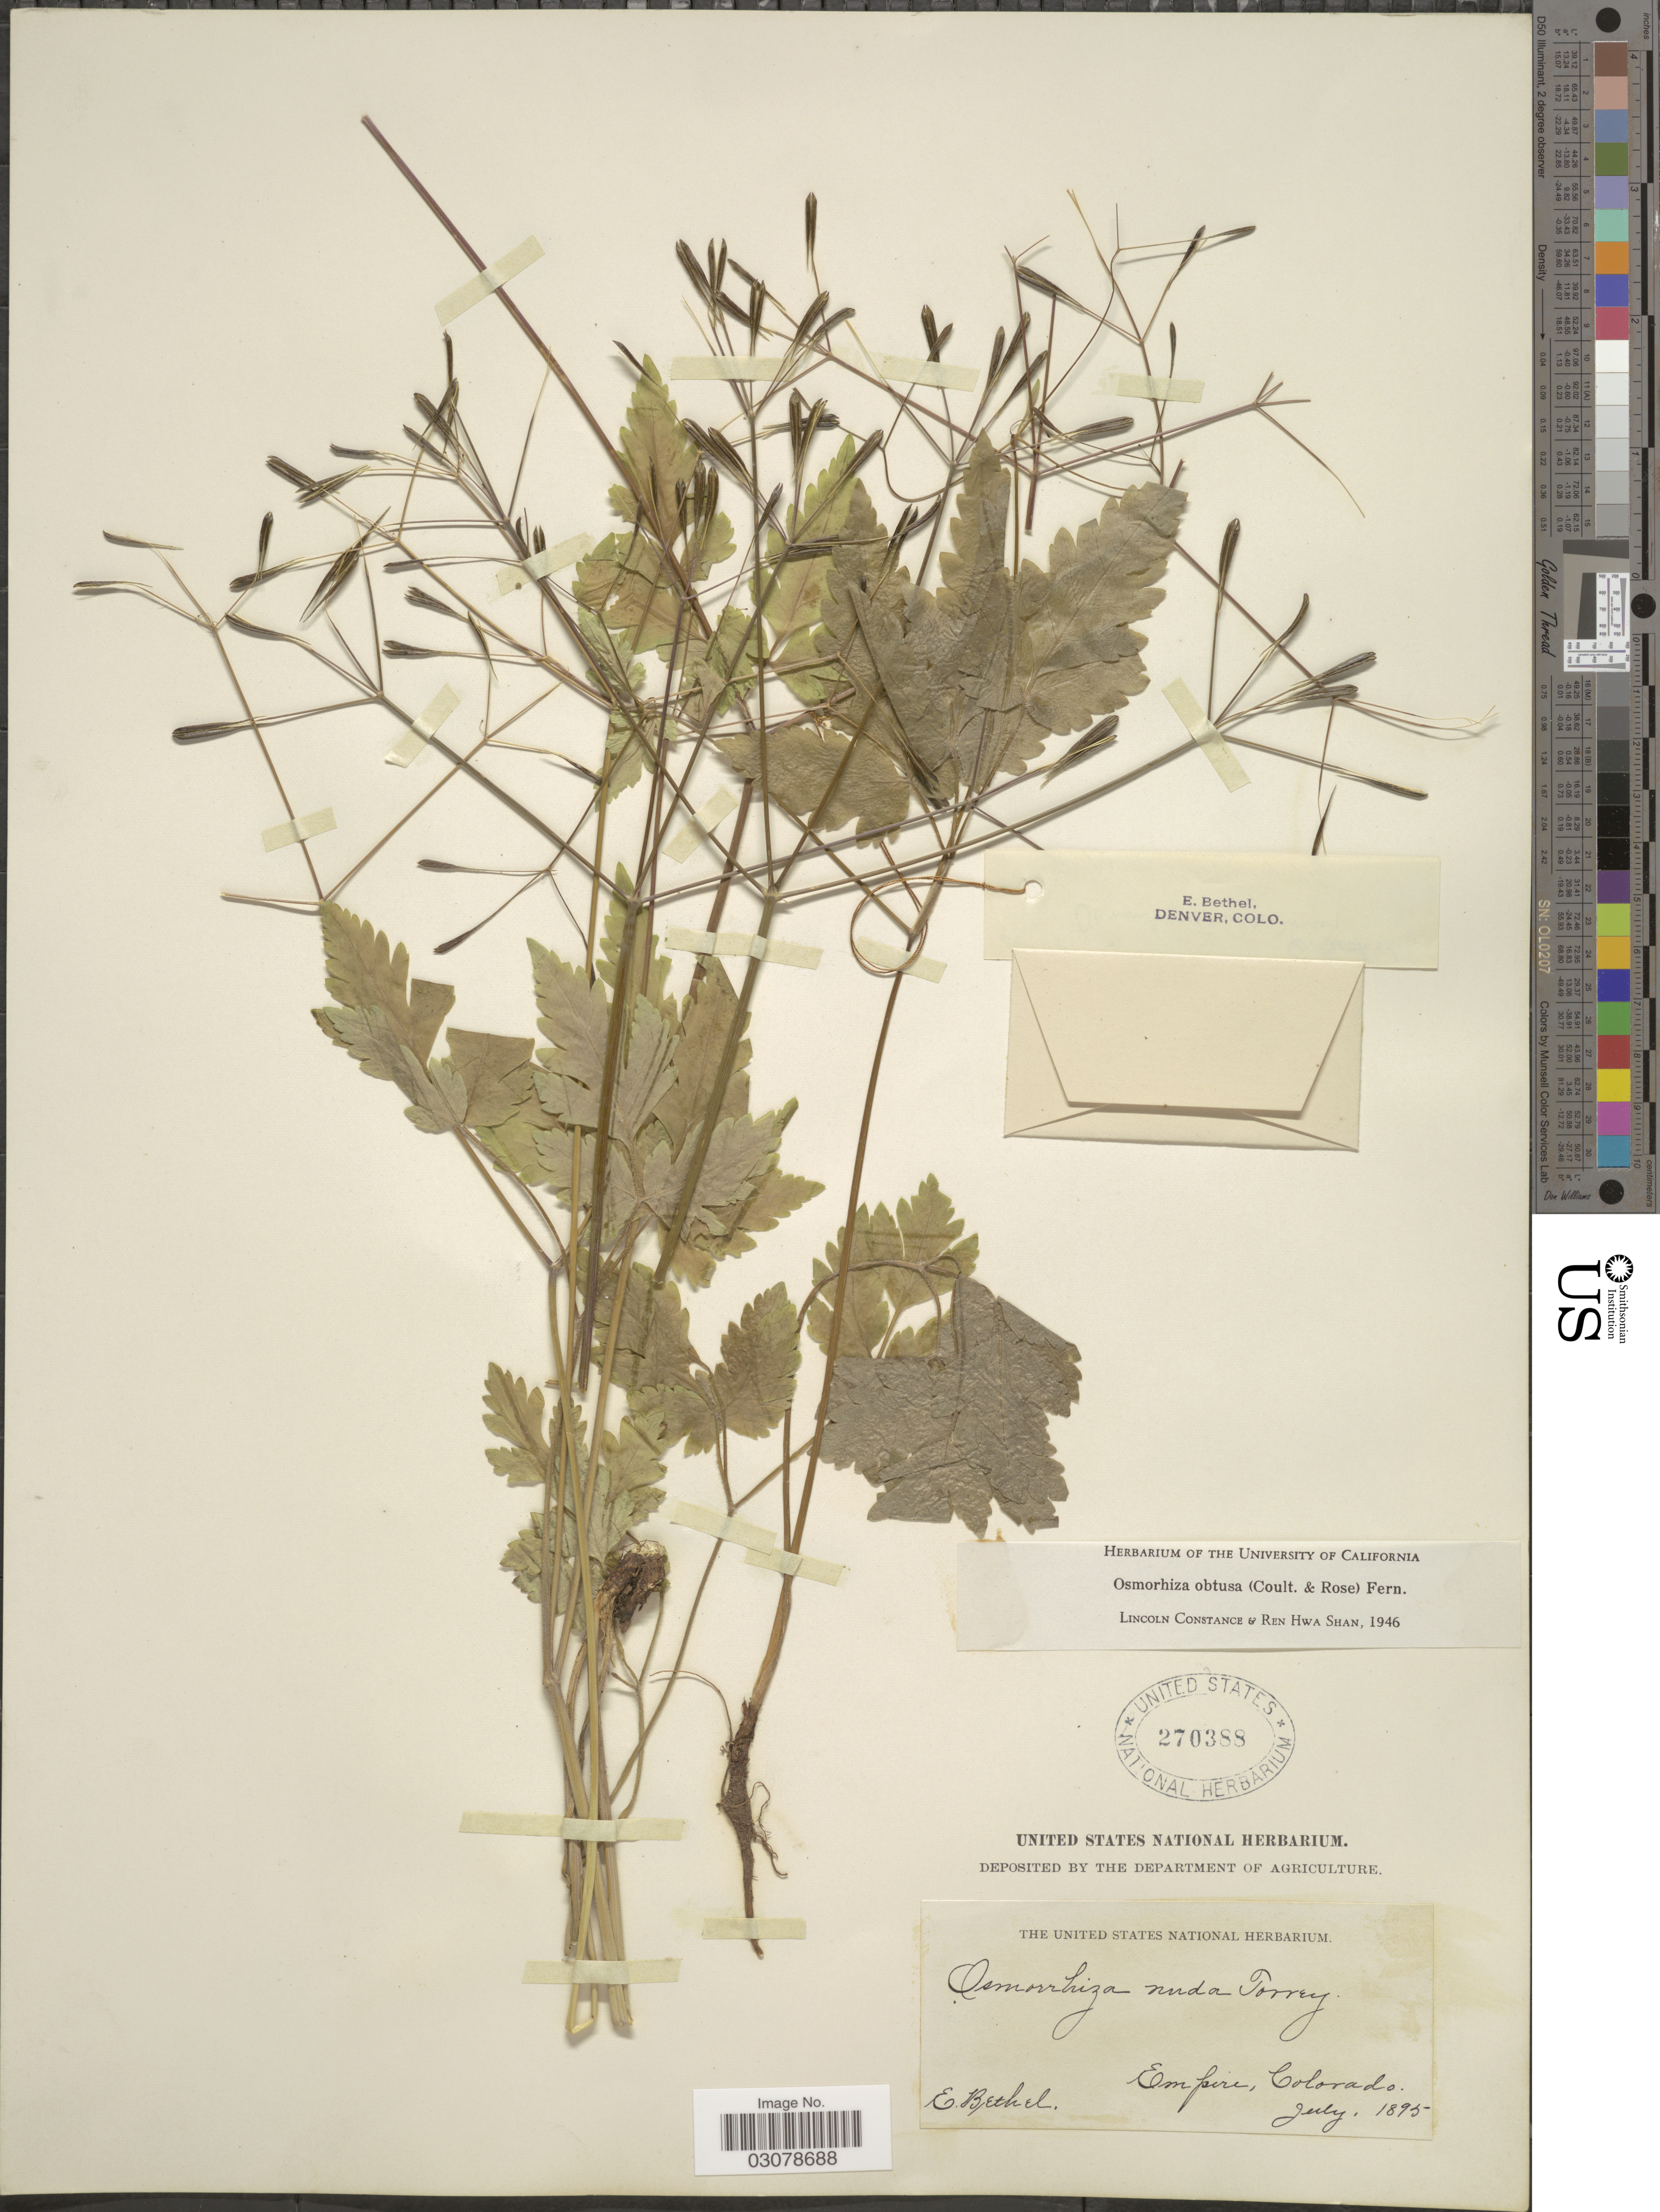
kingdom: Plantae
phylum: Tracheophyta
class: Magnoliopsida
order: Apiales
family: Apiaceae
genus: Osmorhiza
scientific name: Osmorhiza obtusa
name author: (J.M. Coult. & Rose) Fernald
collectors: E. Bethel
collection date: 1895-07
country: United States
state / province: Colorado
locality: Empire, Colorado.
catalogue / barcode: US 270388